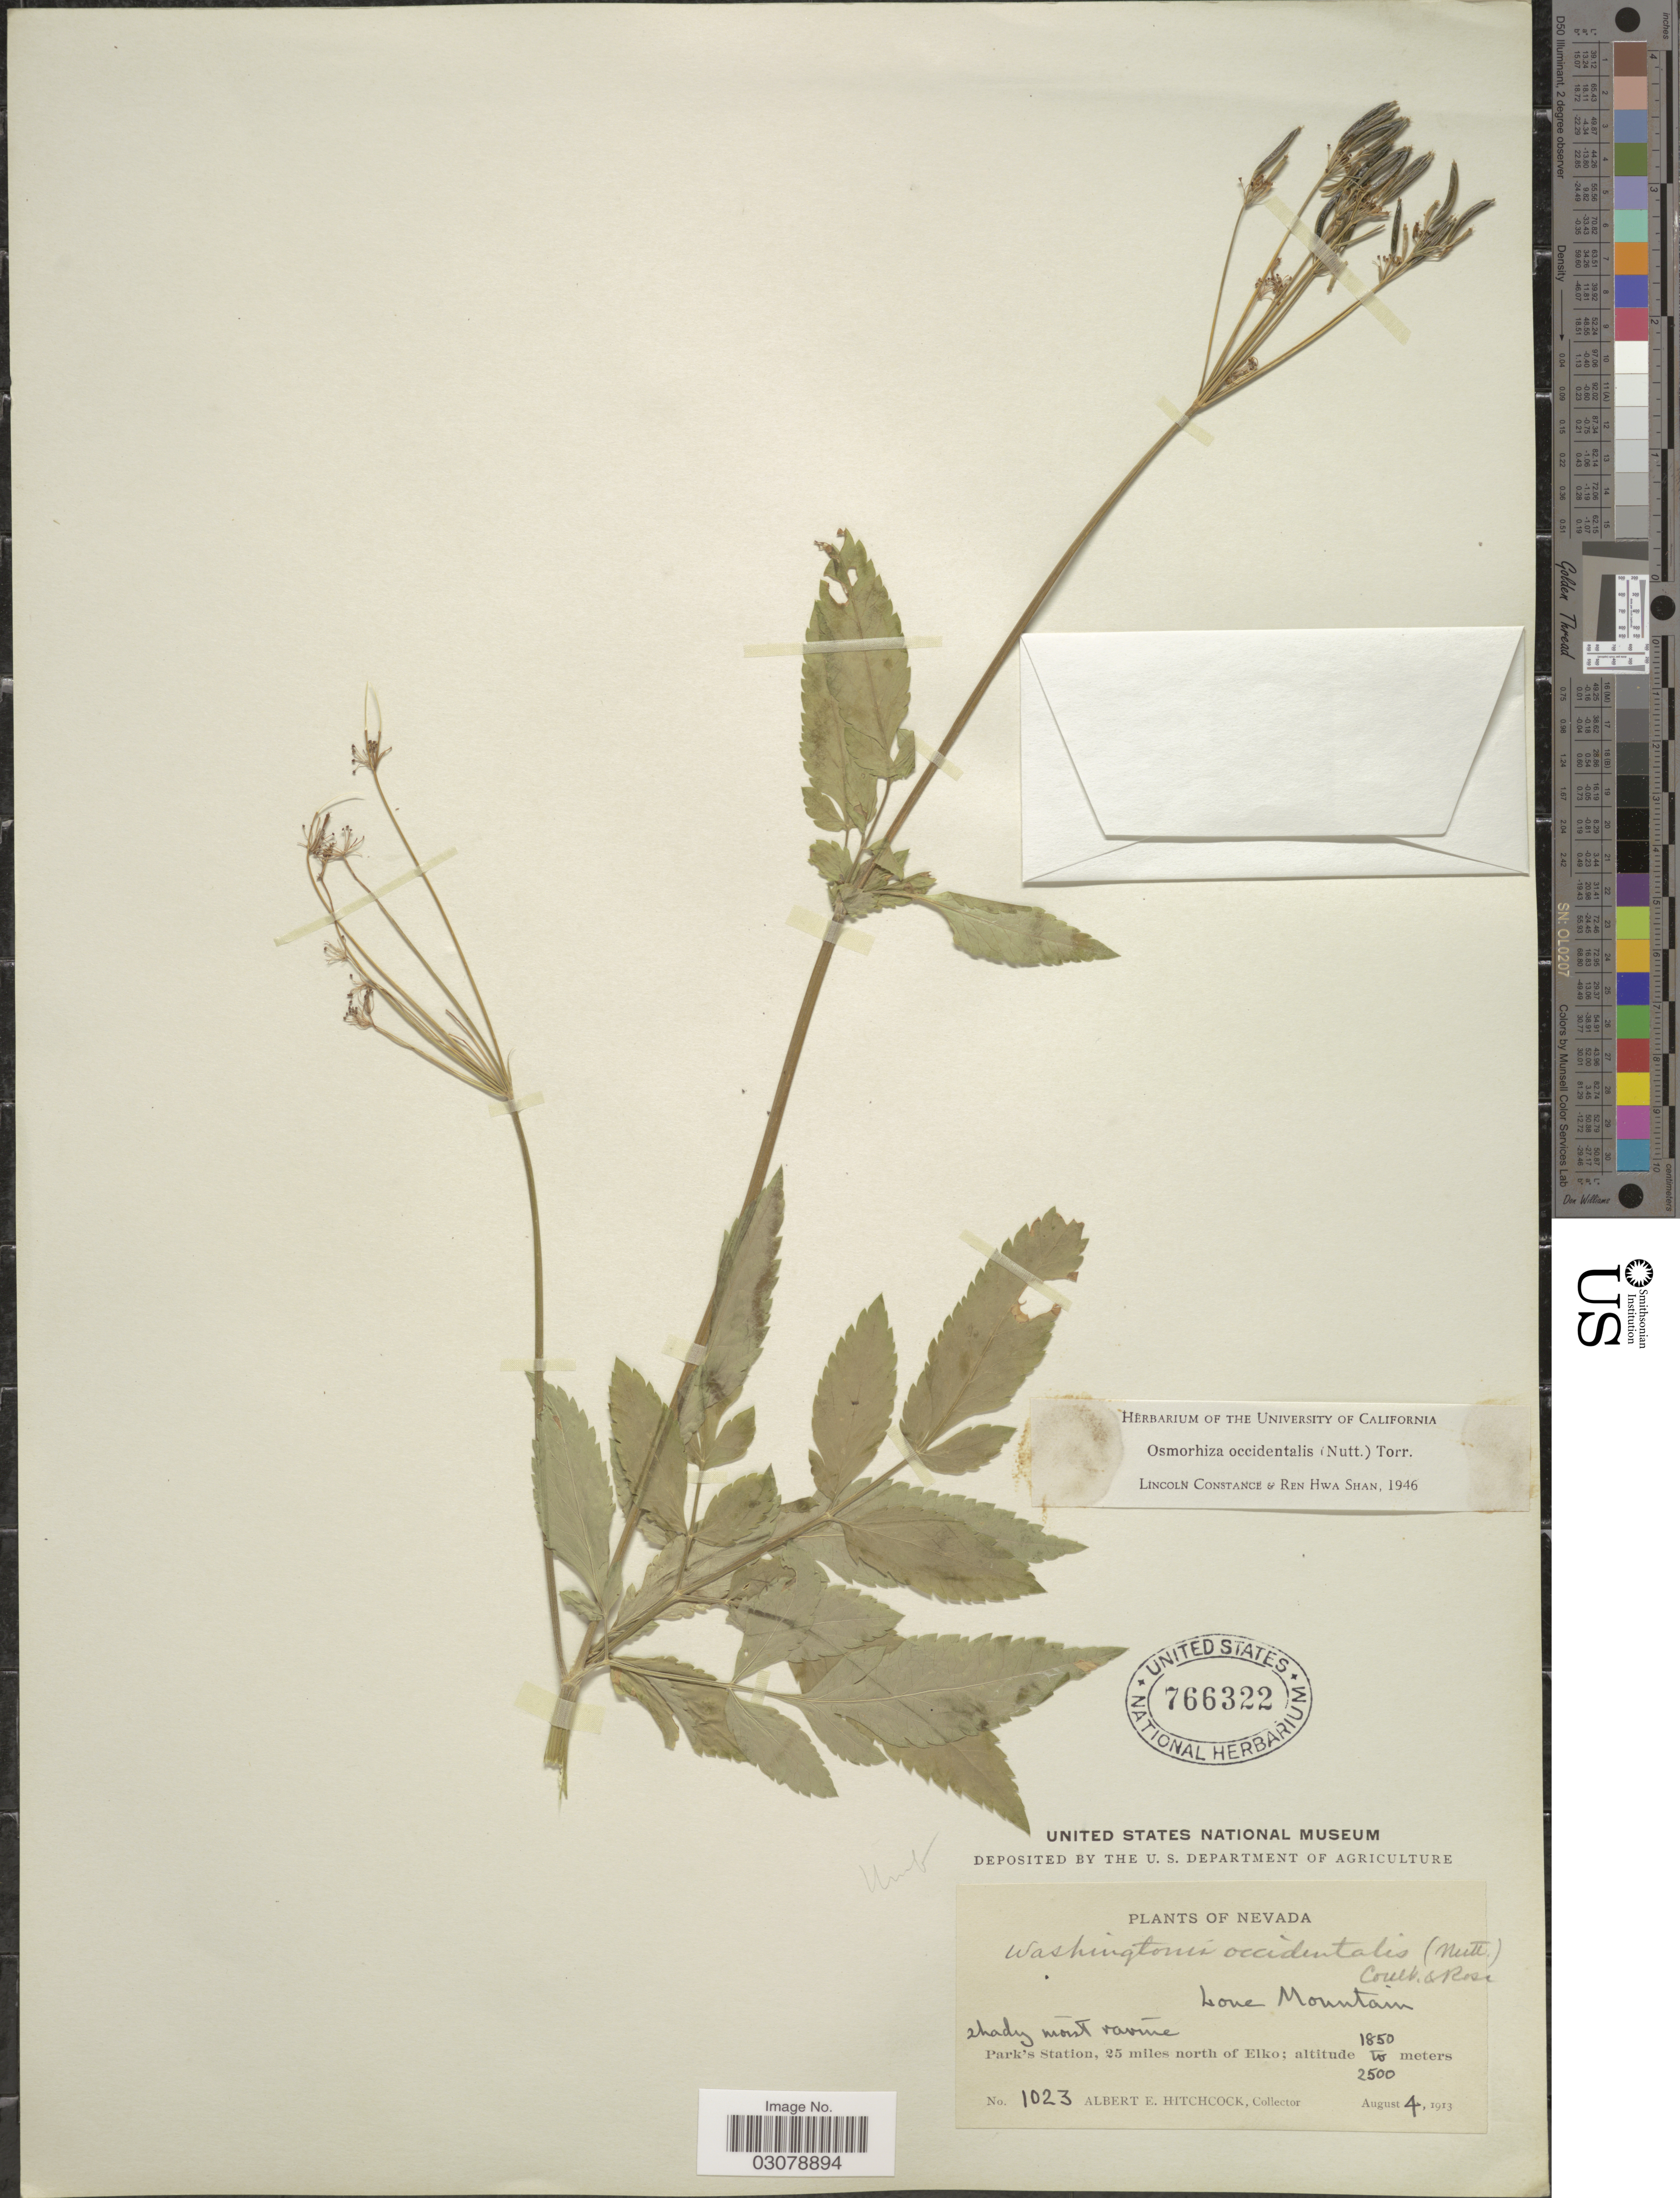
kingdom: Plantae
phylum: Tracheophyta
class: Magnoliopsida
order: Apiales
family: Apiaceae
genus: Osmorhiza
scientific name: Osmorhiza occidentalis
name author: (Nutt.) Torr.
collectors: A. Hitchcock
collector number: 1023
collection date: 1913-08-04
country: United States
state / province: Nevada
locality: Lone Mountain, Park's Station, 25 miles north of Elko.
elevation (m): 1850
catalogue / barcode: US 766322